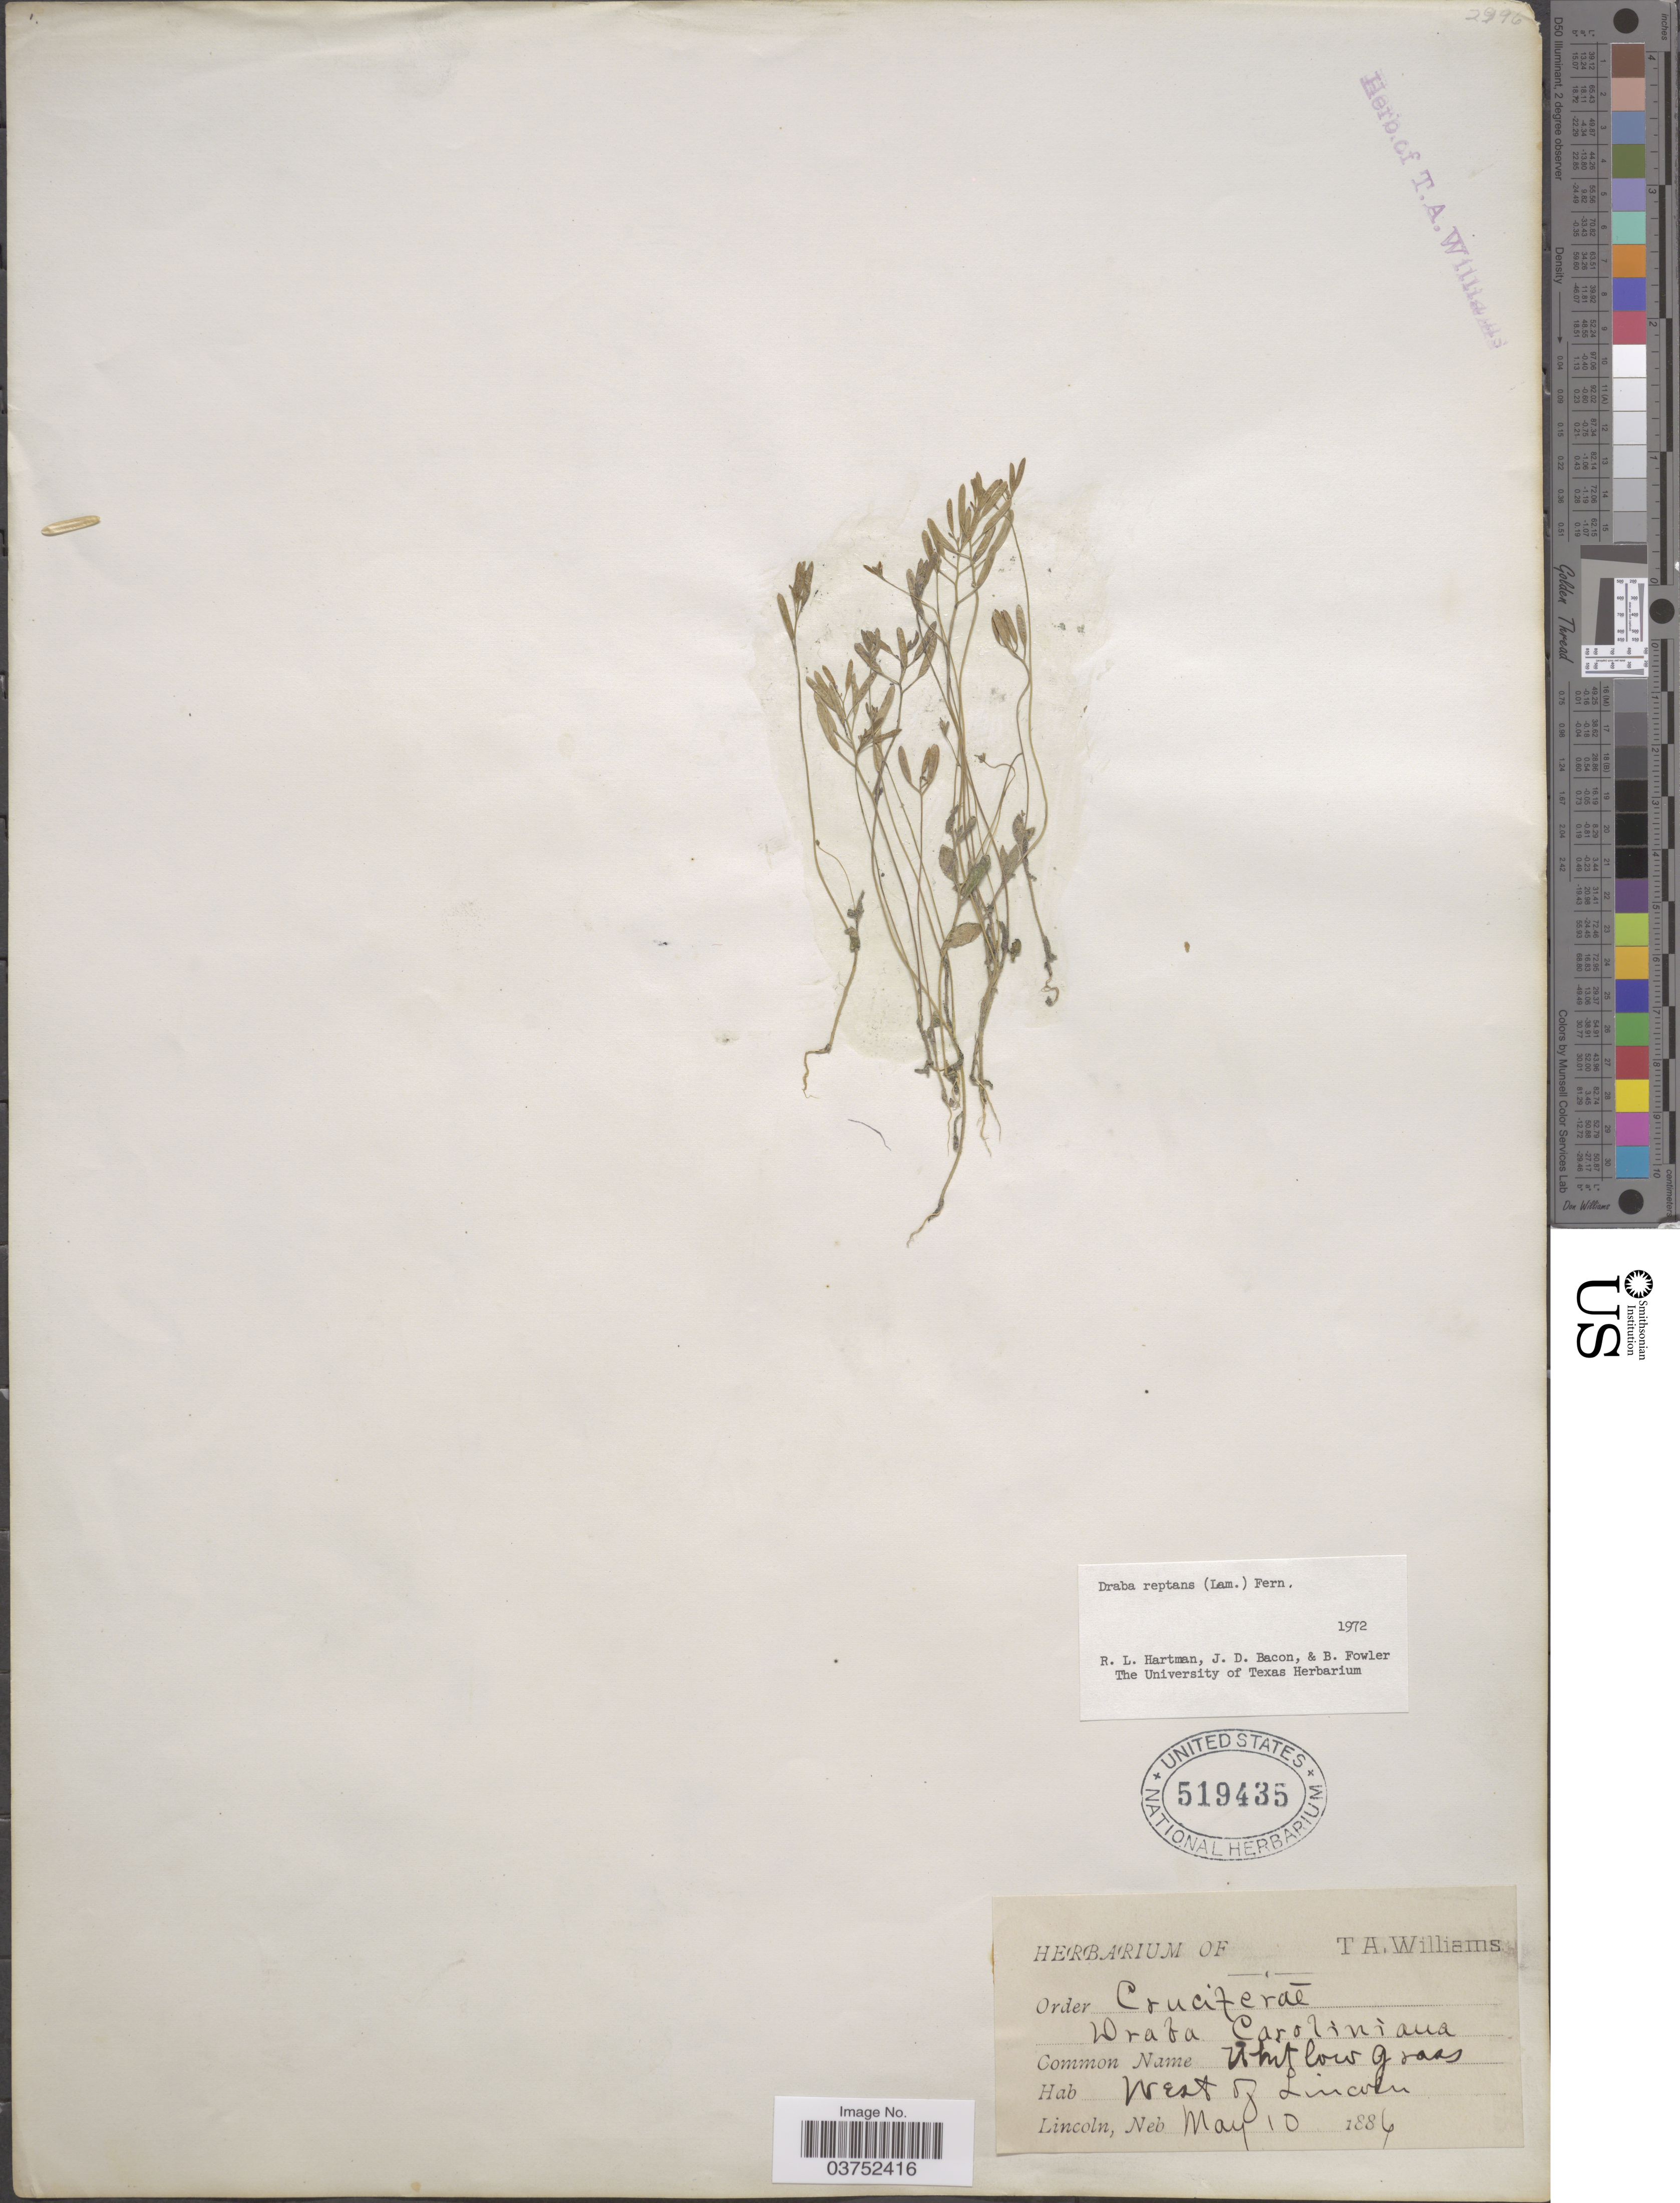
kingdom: Plantae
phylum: Tracheophyta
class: Magnoliopsida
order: Brassicales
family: Brassicaceae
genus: Draba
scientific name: Draba reptans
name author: (Lam.) Fernald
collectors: T. A. Williams (herbarium)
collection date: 1886-05-10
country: United States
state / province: Nebraska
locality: West of Lincoln.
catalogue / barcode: US 519435